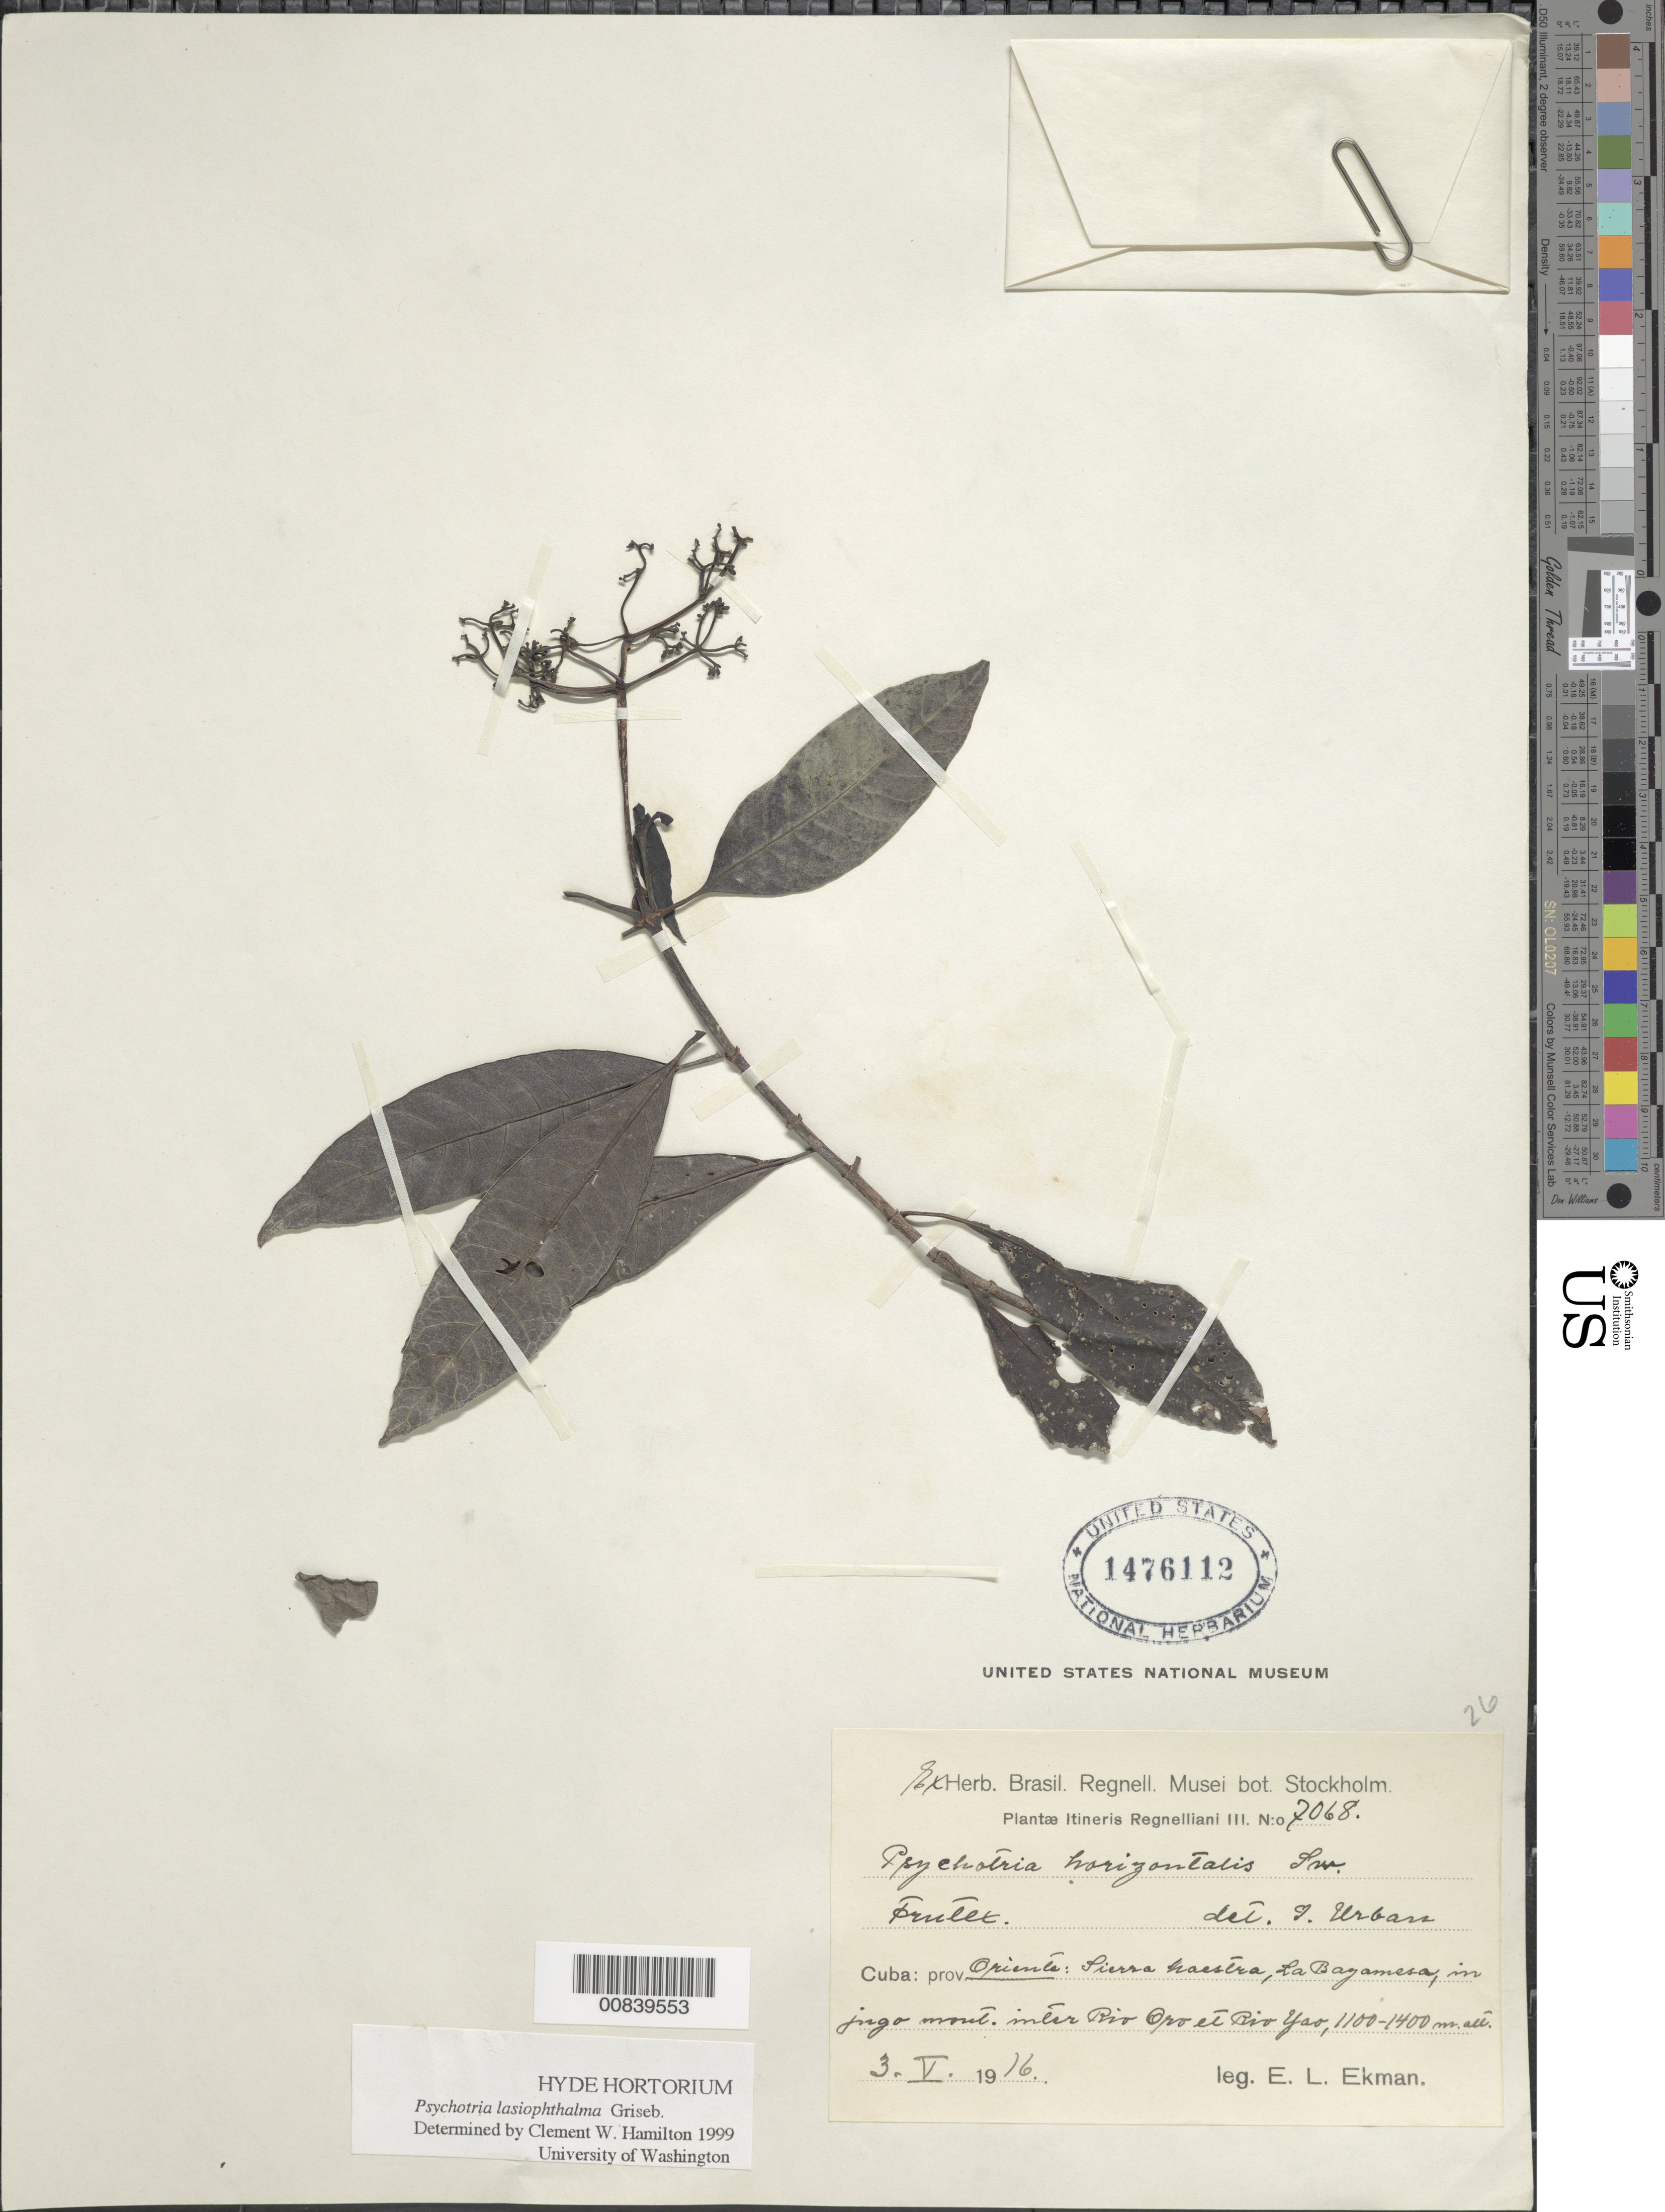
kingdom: Plantae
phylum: Tracheophyta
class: Magnoliopsida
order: Gentianales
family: Rubiaceae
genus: Psychotria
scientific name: Psychotria lasiophthalma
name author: Griseb.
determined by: Hamilton, C. W.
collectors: E. L. Ekman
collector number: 7068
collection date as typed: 03 May 1916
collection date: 1916-05-03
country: Cuba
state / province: Oriente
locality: Sierra Maestra, La Bayamesa, in jngo mount. Inter Riv Oro et Riv Yao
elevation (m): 1100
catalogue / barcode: US 1476112